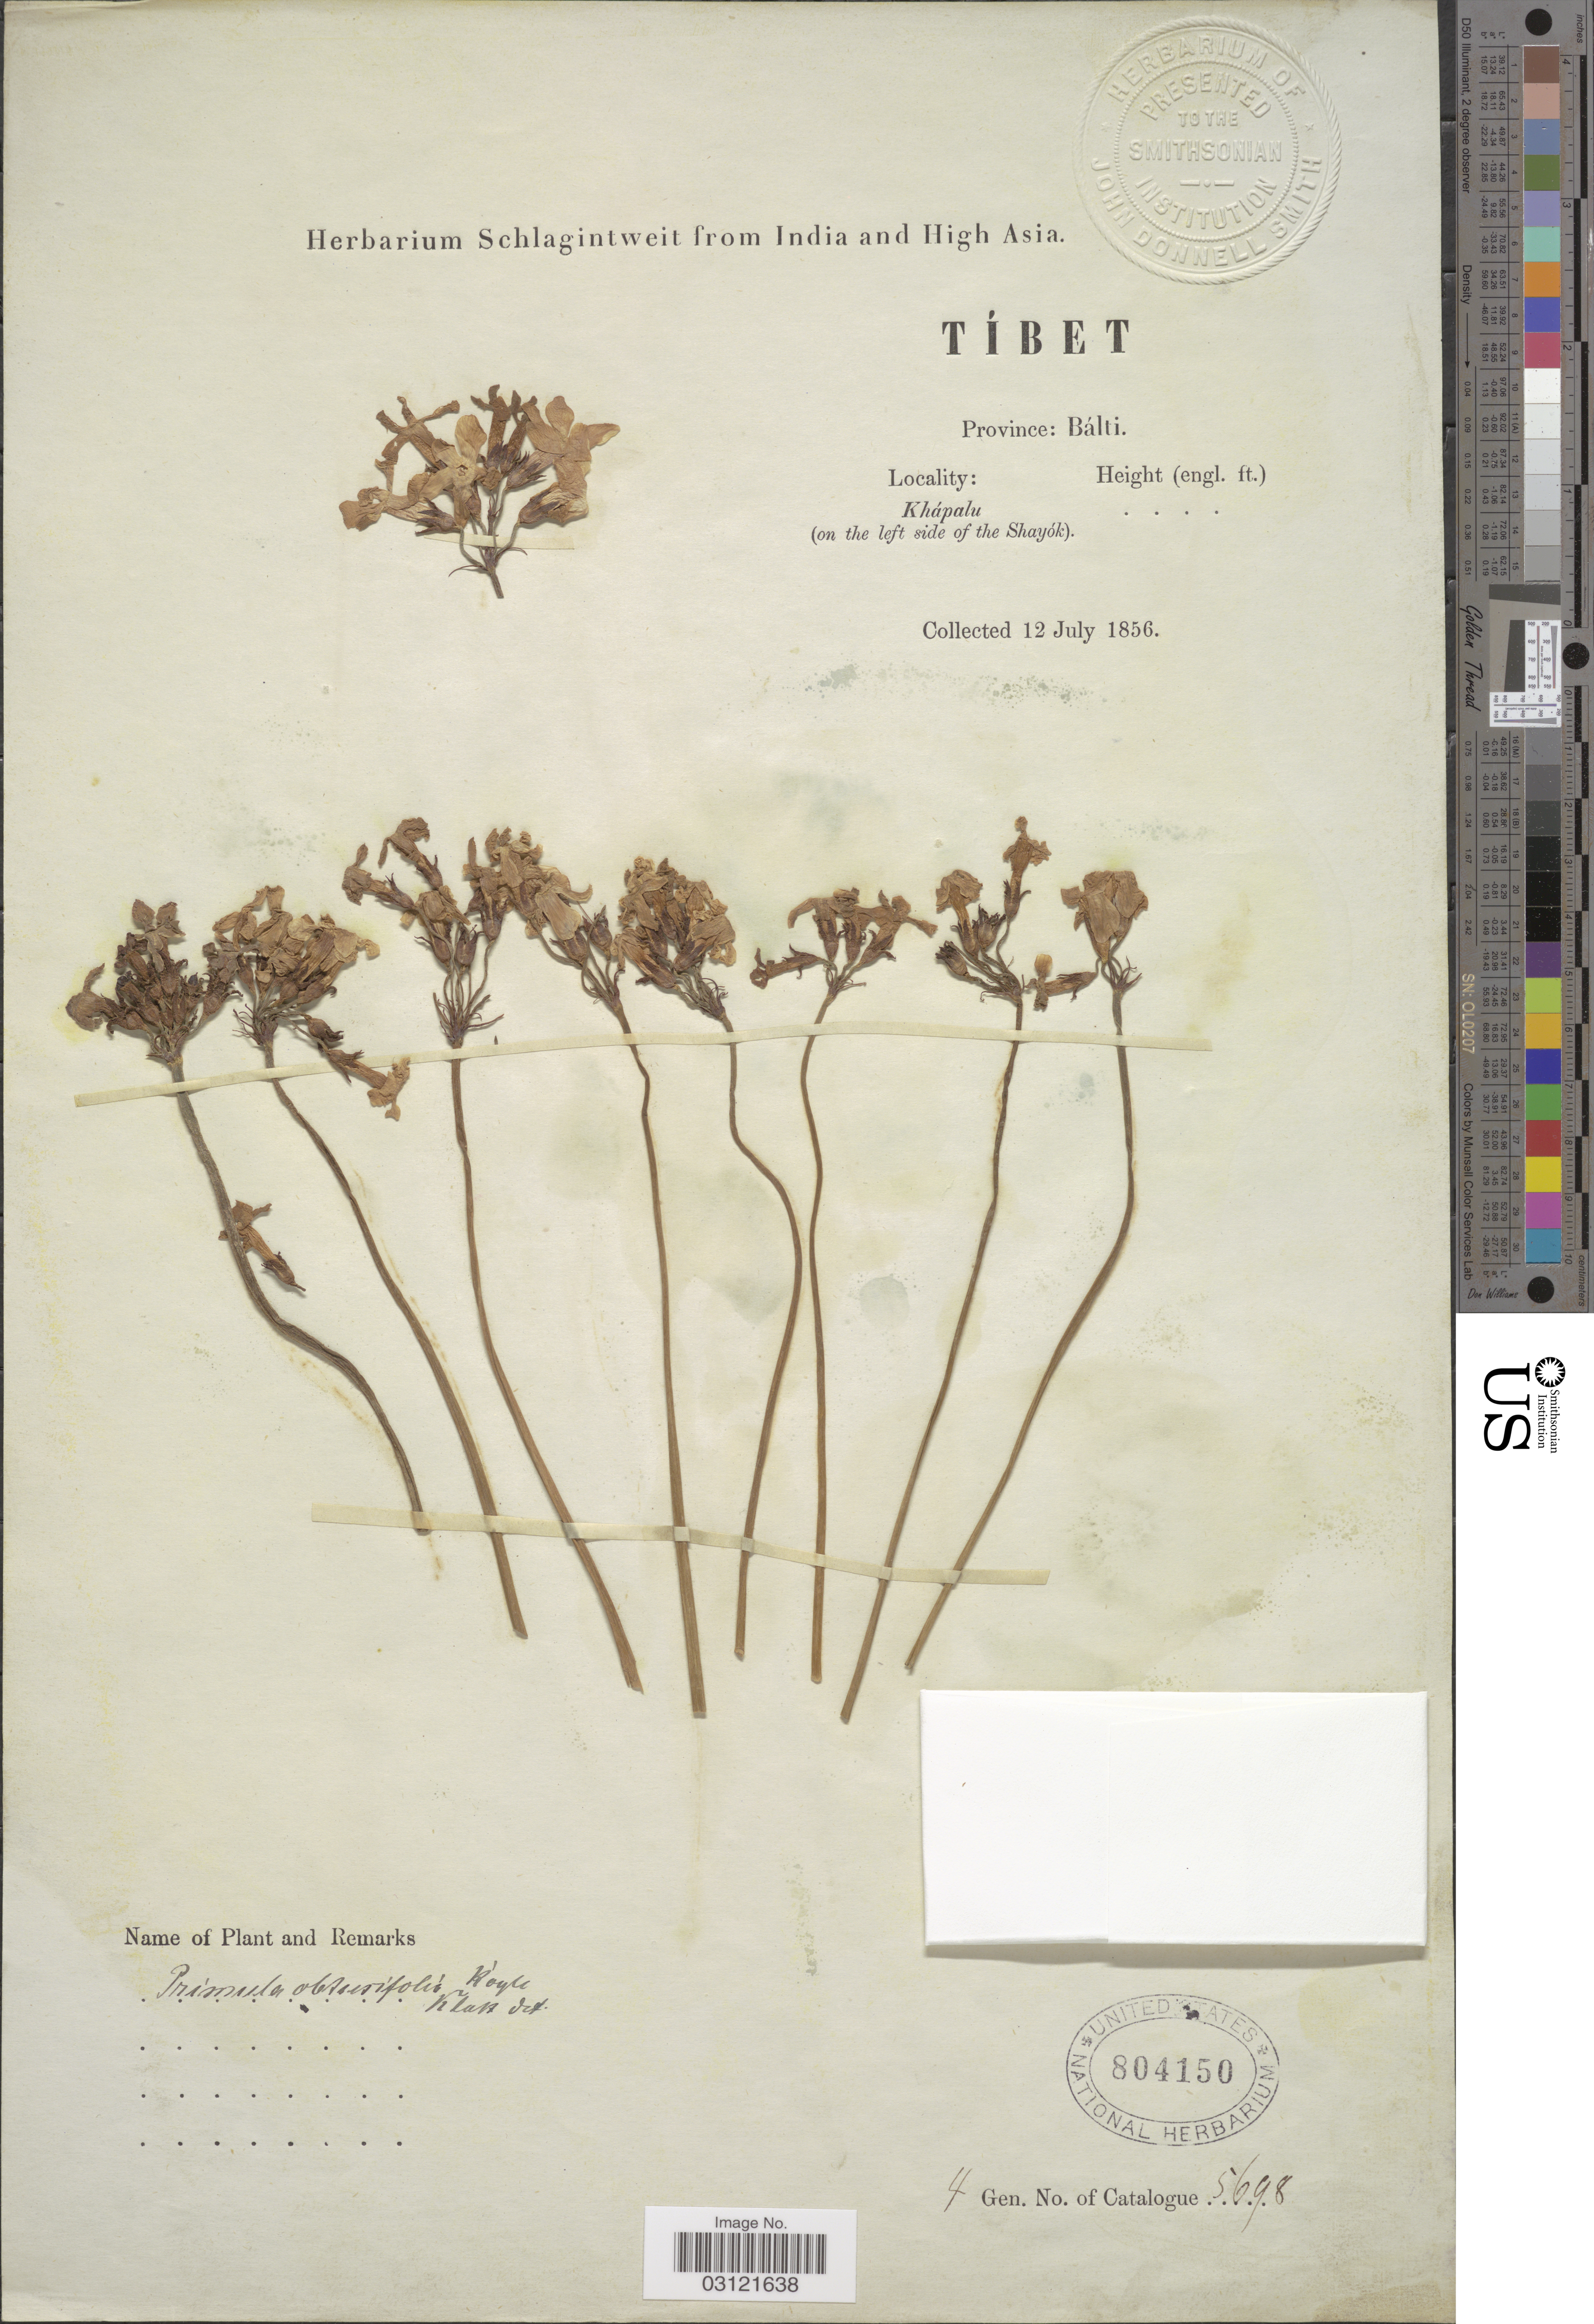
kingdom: Plantae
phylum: Tracheophyta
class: Magnoliopsida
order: Ericales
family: Primulaceae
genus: Primula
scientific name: Primula obtusifolia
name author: Royle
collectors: ex herb. Schlagintweit from India and High Asia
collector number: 5698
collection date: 1856-07-12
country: China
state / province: Xizang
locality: Province Bálti, Khápalu (on the left side of the Shayók).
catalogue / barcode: US 804150